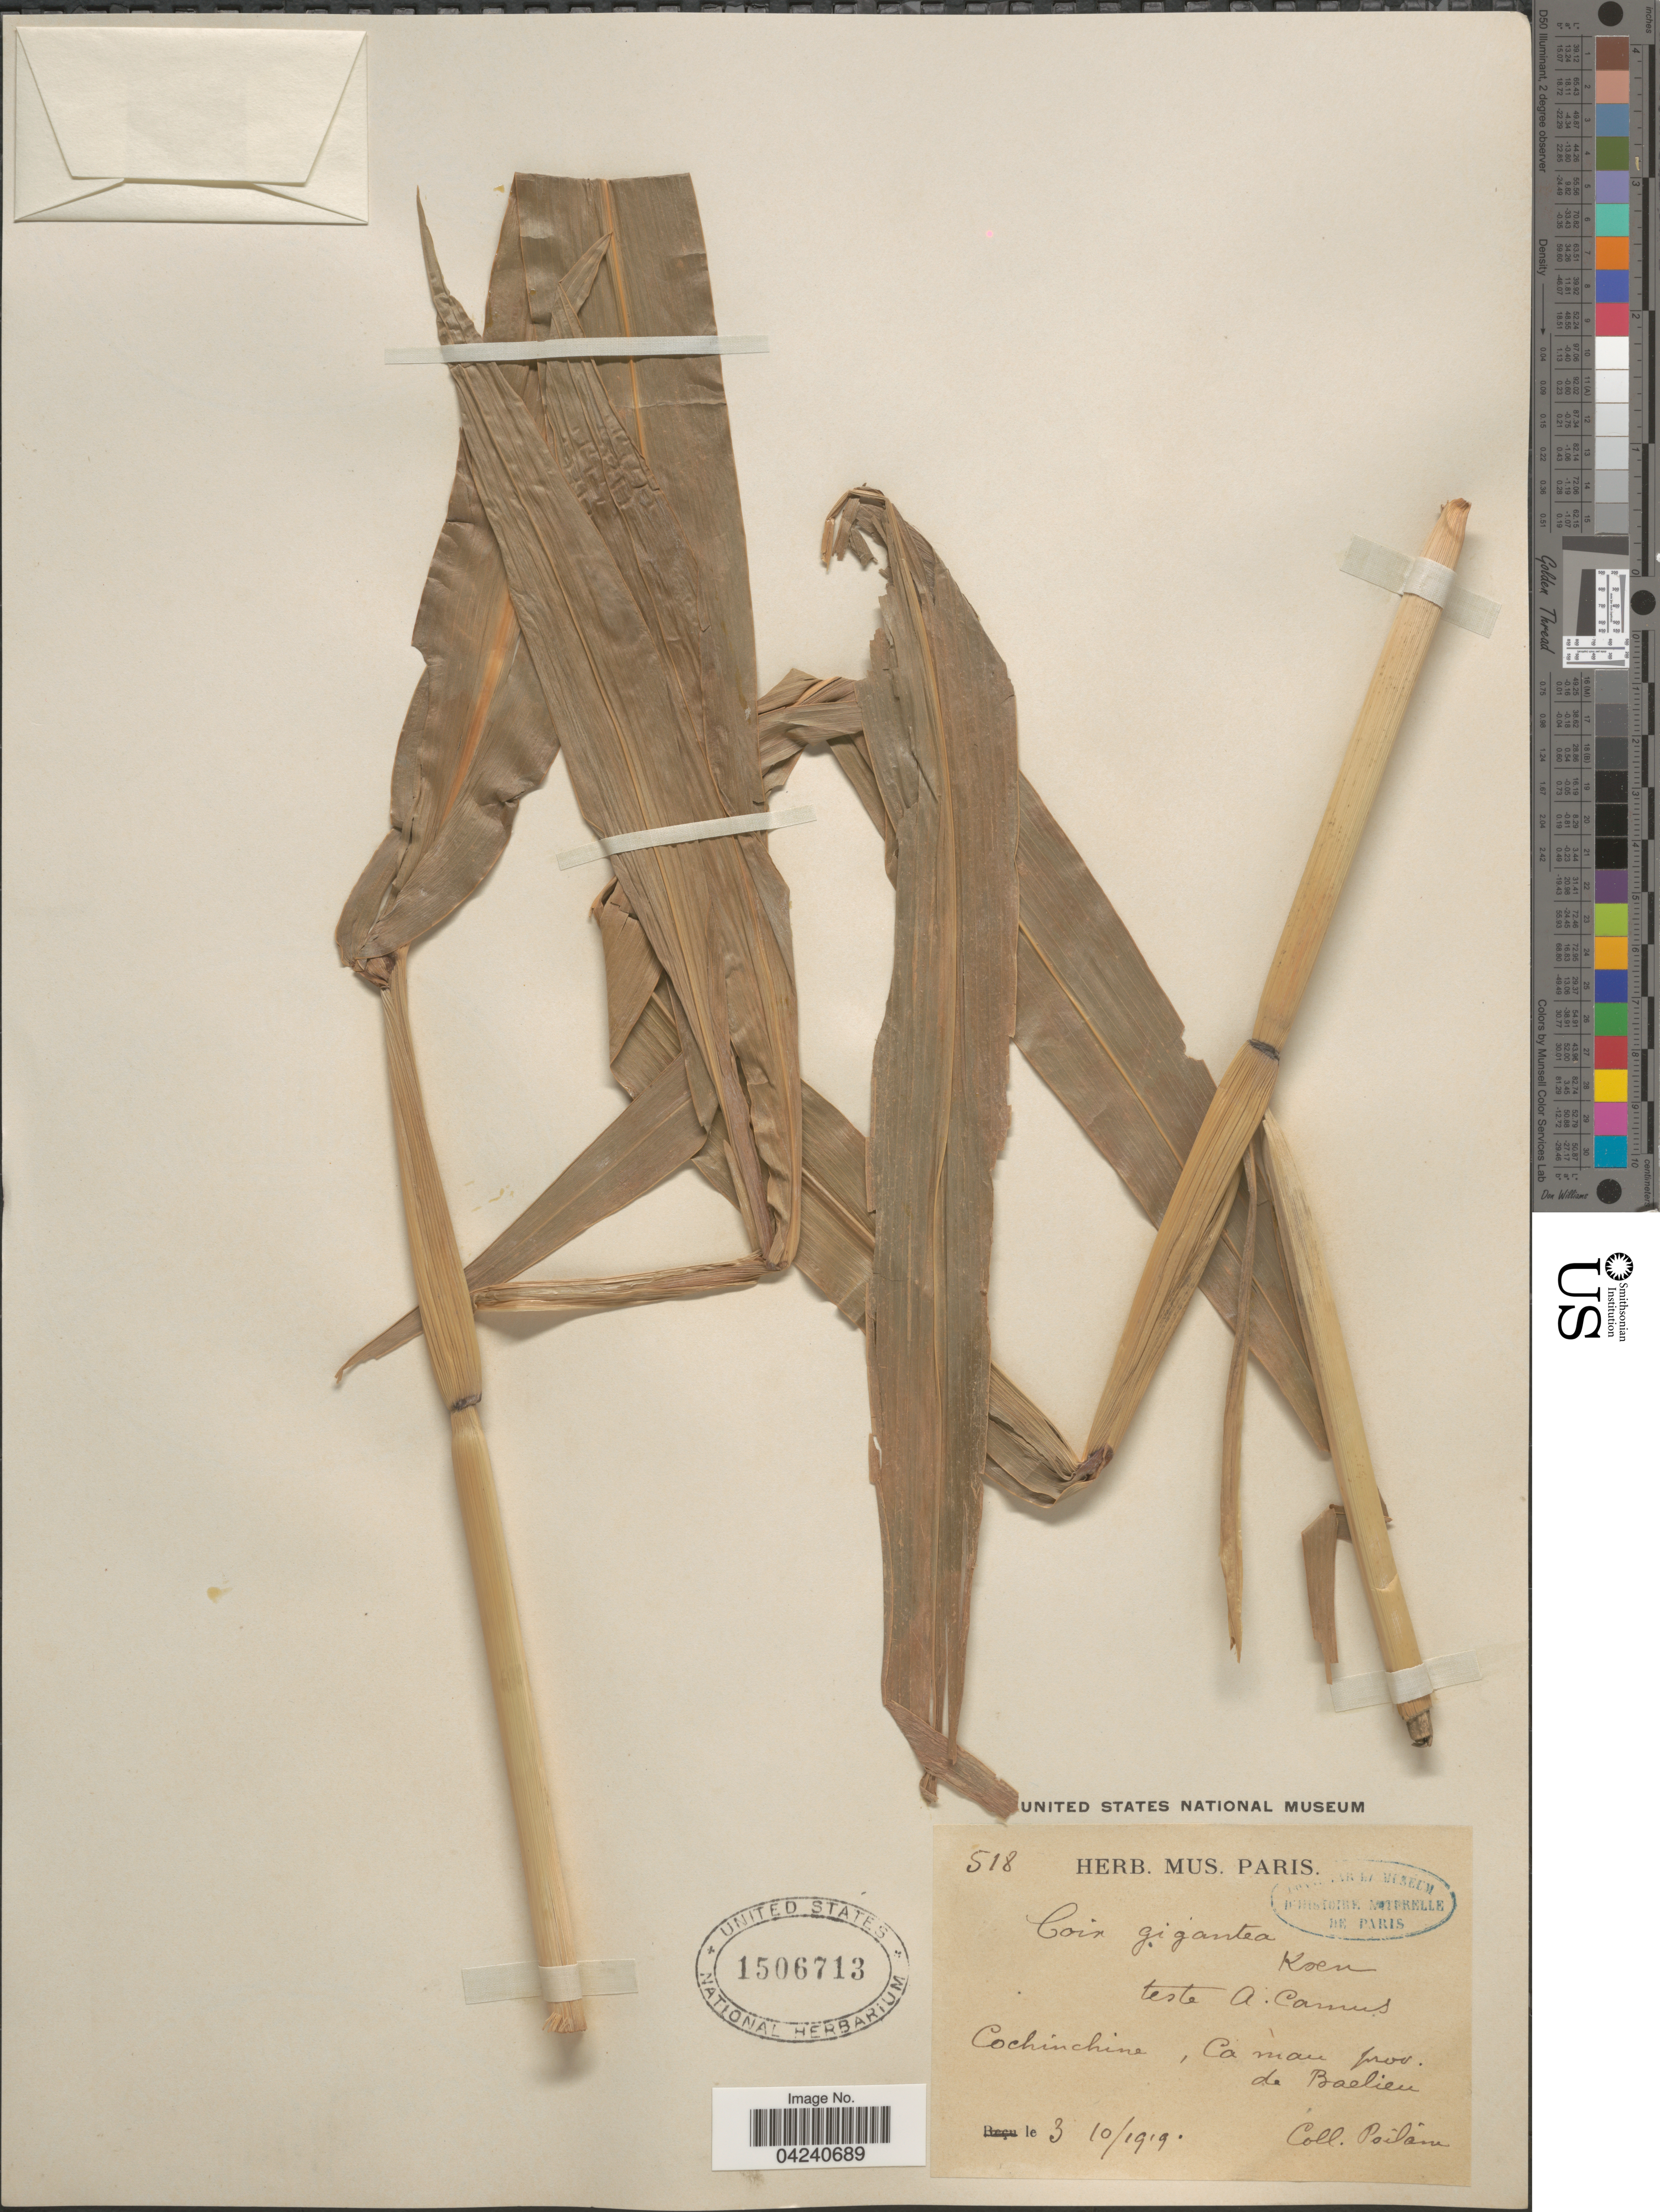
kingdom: Plantae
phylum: Tracheophyta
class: Liliopsida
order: Poales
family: Poaceae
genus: Coix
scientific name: Coix lacryma-jobi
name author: L.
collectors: -. Poilane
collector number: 518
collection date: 1919-10-03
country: Vietnam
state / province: Ca Mau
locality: Cochinchine, Ca mau prov. de Baelieu.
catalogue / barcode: US 1506713